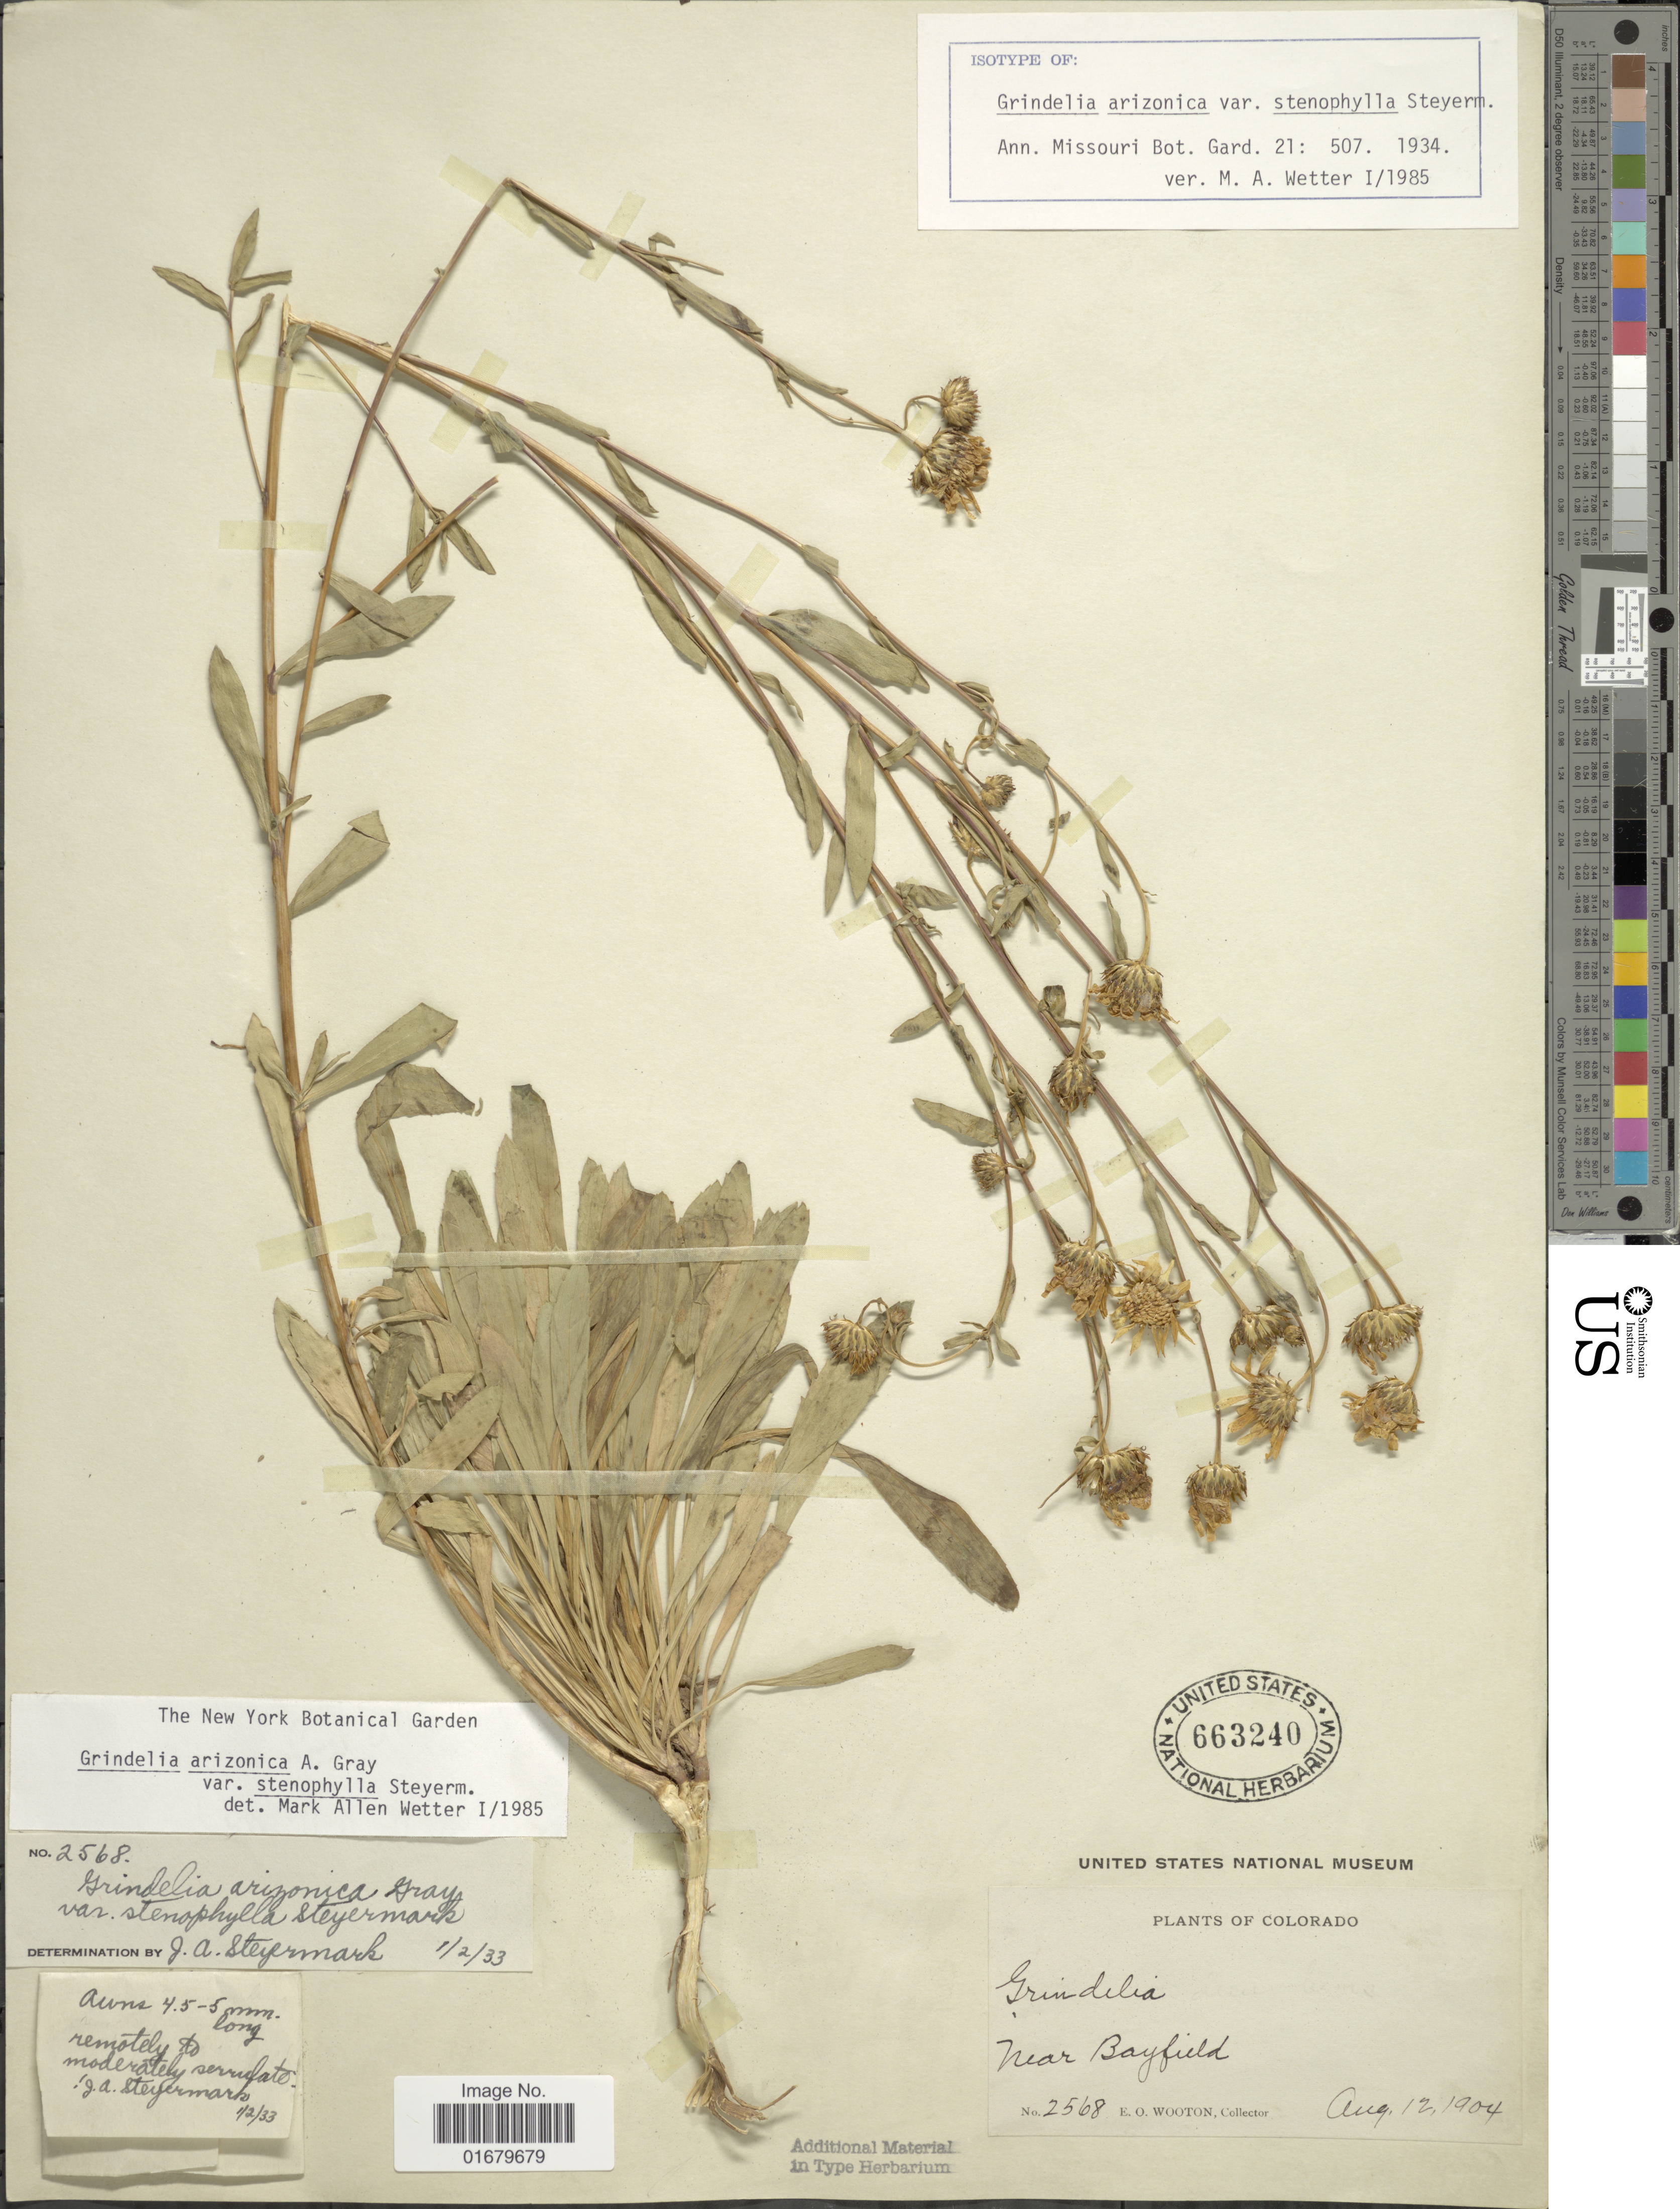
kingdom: Plantae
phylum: Tracheophyta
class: Magnoliopsida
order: Asterales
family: Asteraceae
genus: Grindelia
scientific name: Grindelia arizonica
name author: A. Gray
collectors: E. O. Wooton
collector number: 2568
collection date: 1904-08-12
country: United States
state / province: Colorado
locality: Near Bayfield.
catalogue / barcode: US 663240